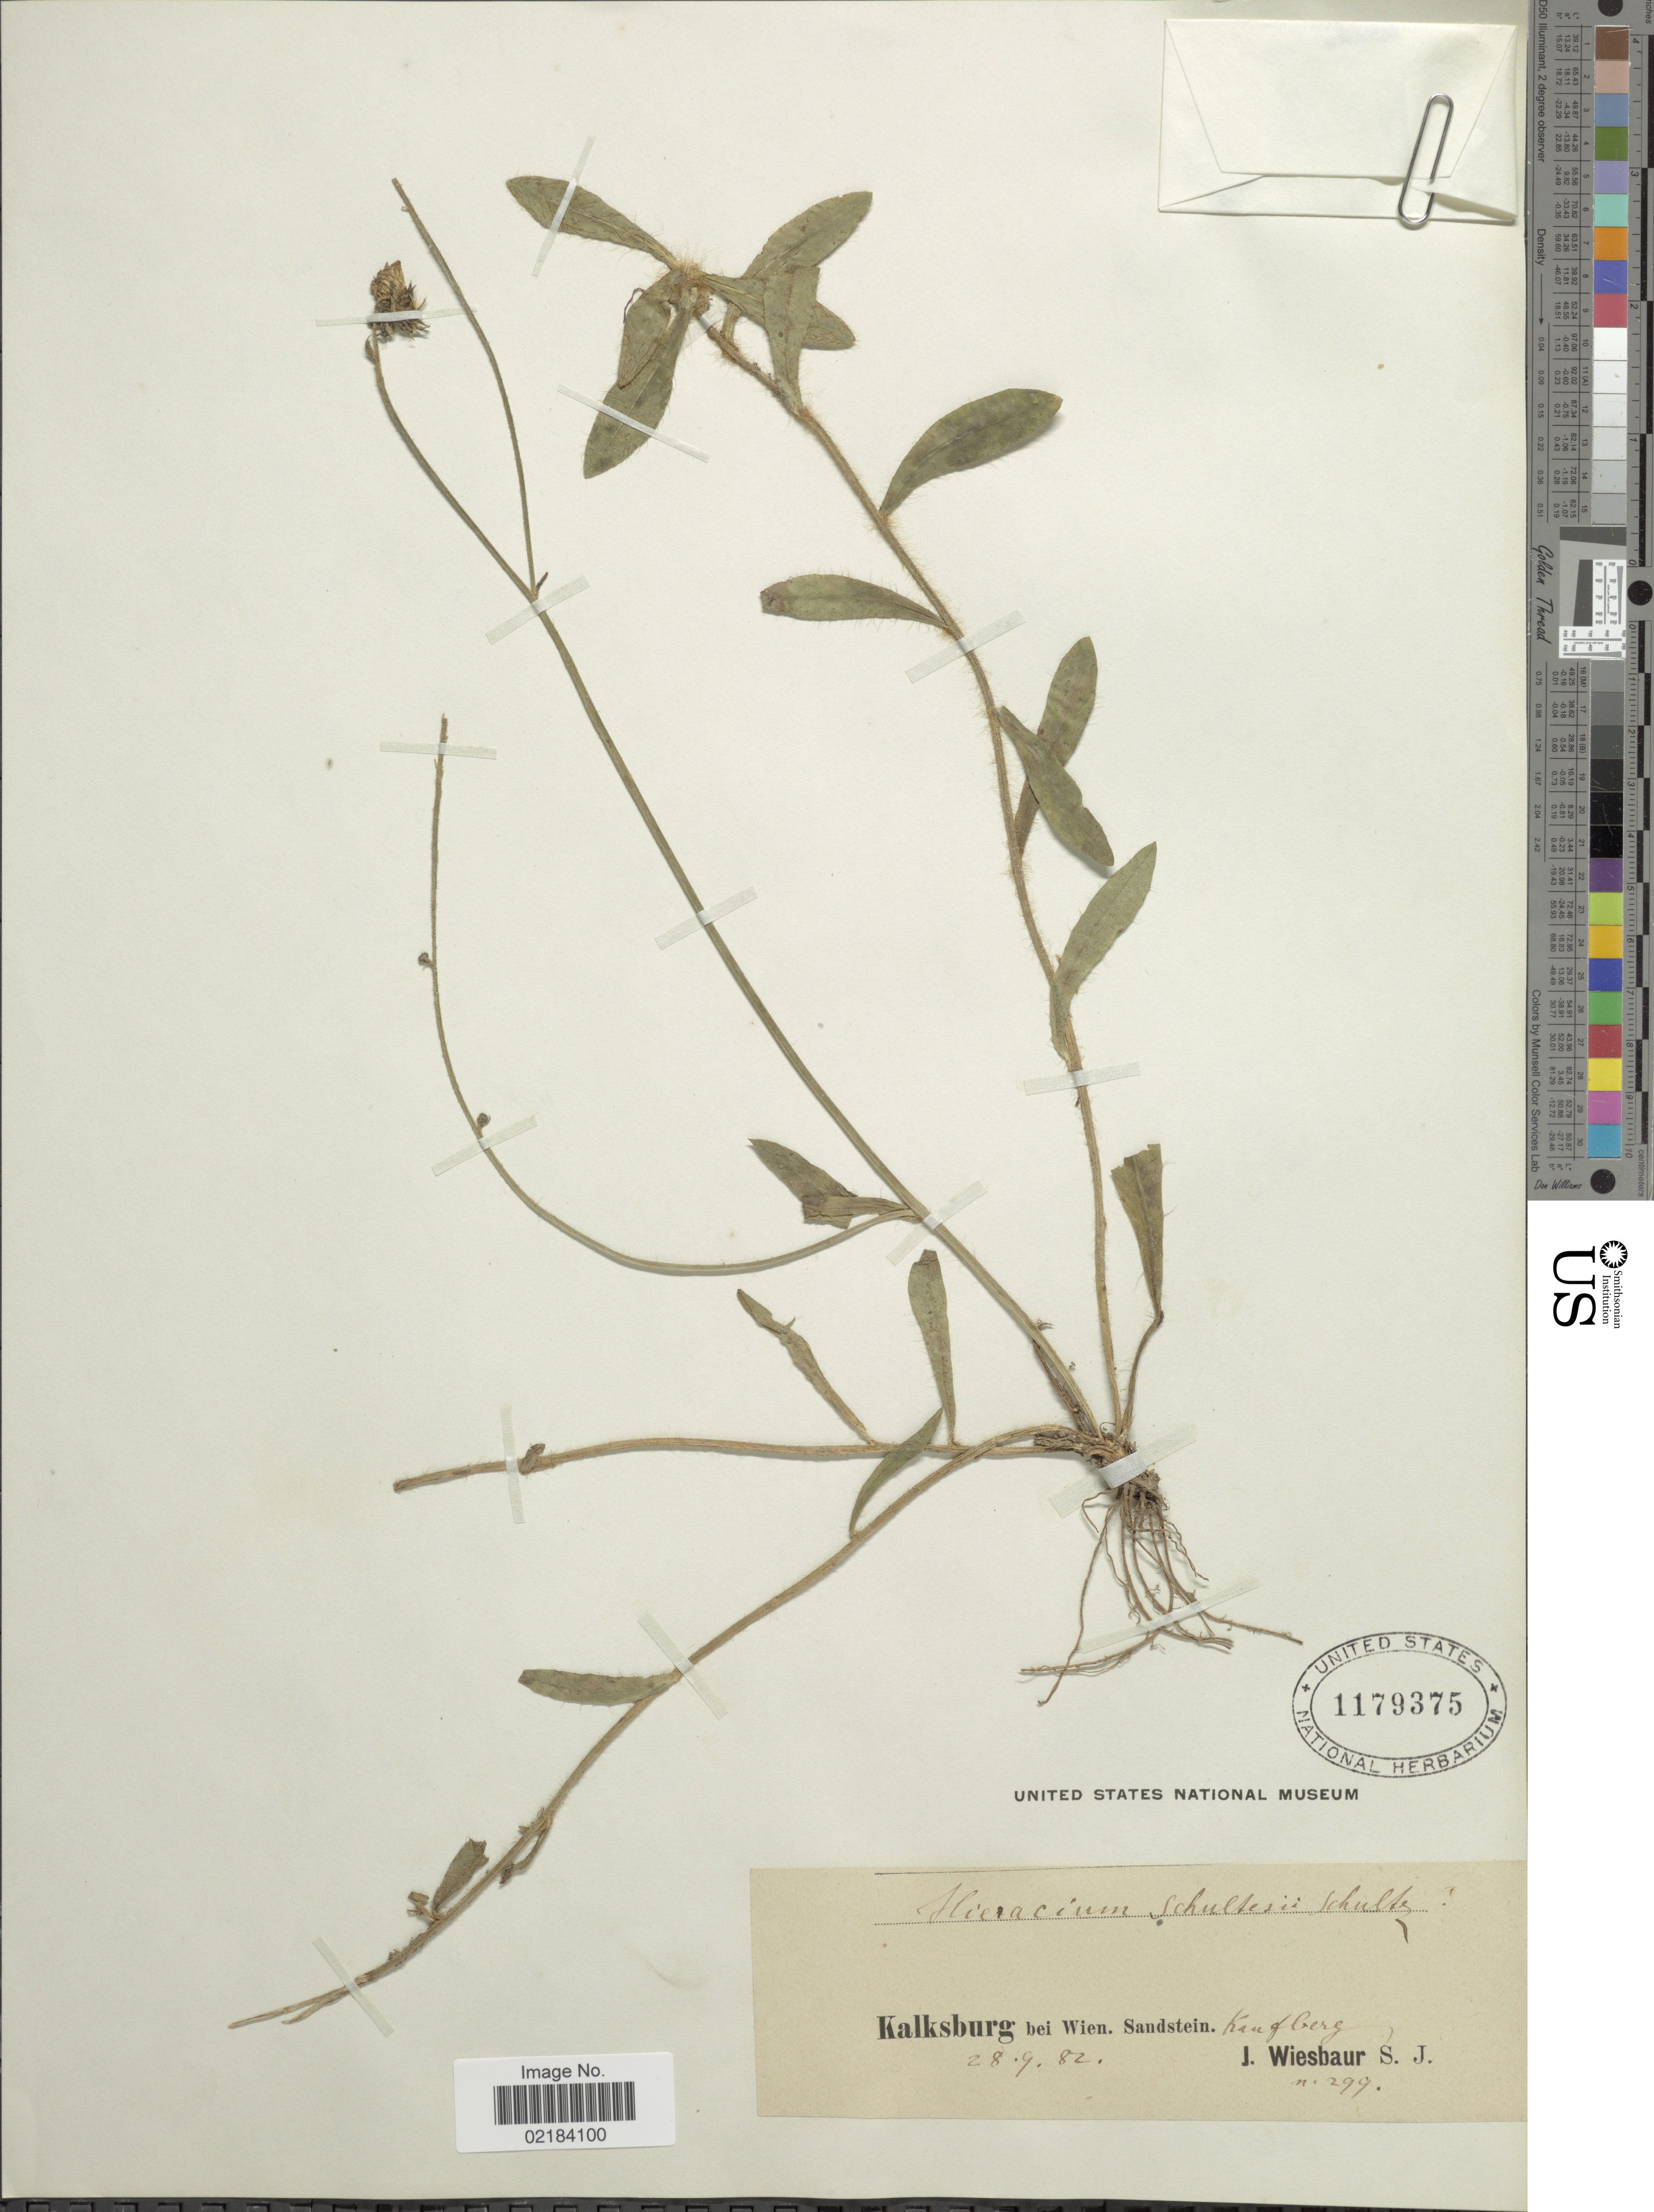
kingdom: Plantae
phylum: Tracheophyta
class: Magnoliopsida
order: Asterales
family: Asteraceae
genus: Pilosella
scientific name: Pilosella schultesii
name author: (F.W. Schultz) F.W. Schultz & Sch. Bip.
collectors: J. Wiesbaur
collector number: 299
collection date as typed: Transcribed d/m/y: 28/9/82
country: Austria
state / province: Wien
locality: Kalksburg bei Wien. Sandstein Kaufberg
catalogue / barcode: US 1179375